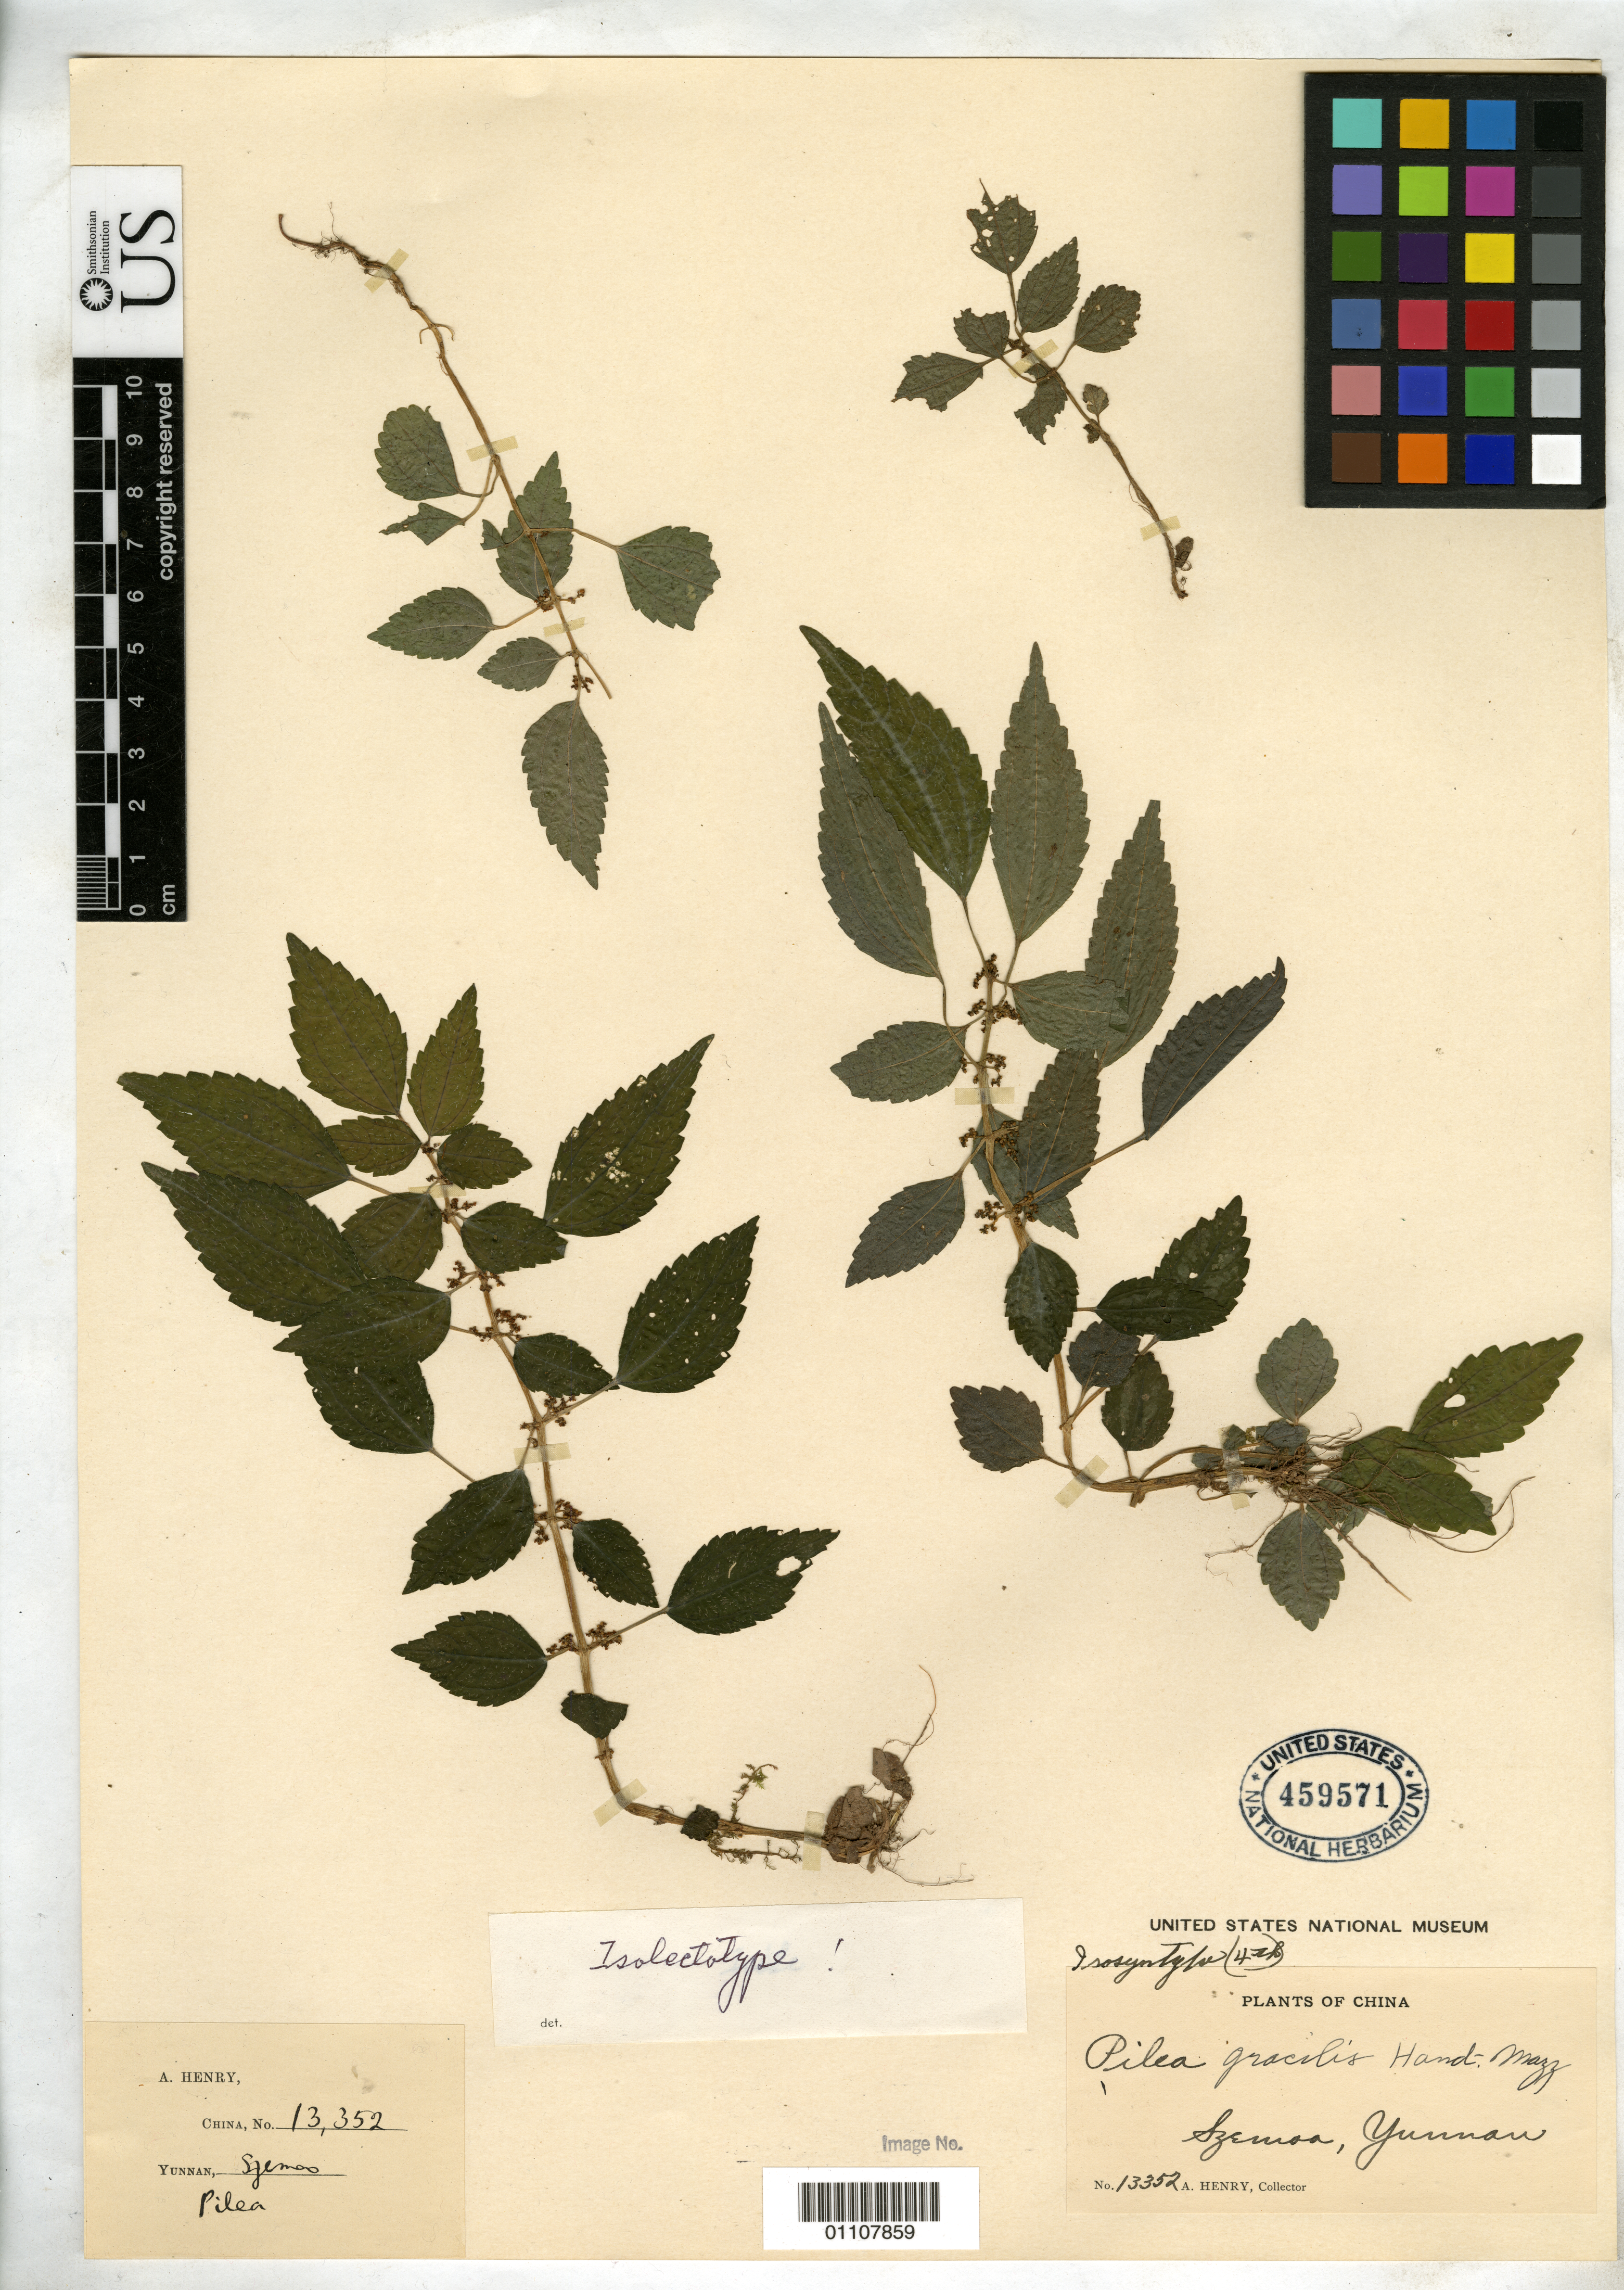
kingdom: Plantae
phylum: Tracheophyta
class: Magnoliopsida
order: Rosales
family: Urticaceae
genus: Pilea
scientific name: Pilea gracilis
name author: Hand.-Mazz.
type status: Isosyntype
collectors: A. Henry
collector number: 13352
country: China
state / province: Yunnan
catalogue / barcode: US 459571